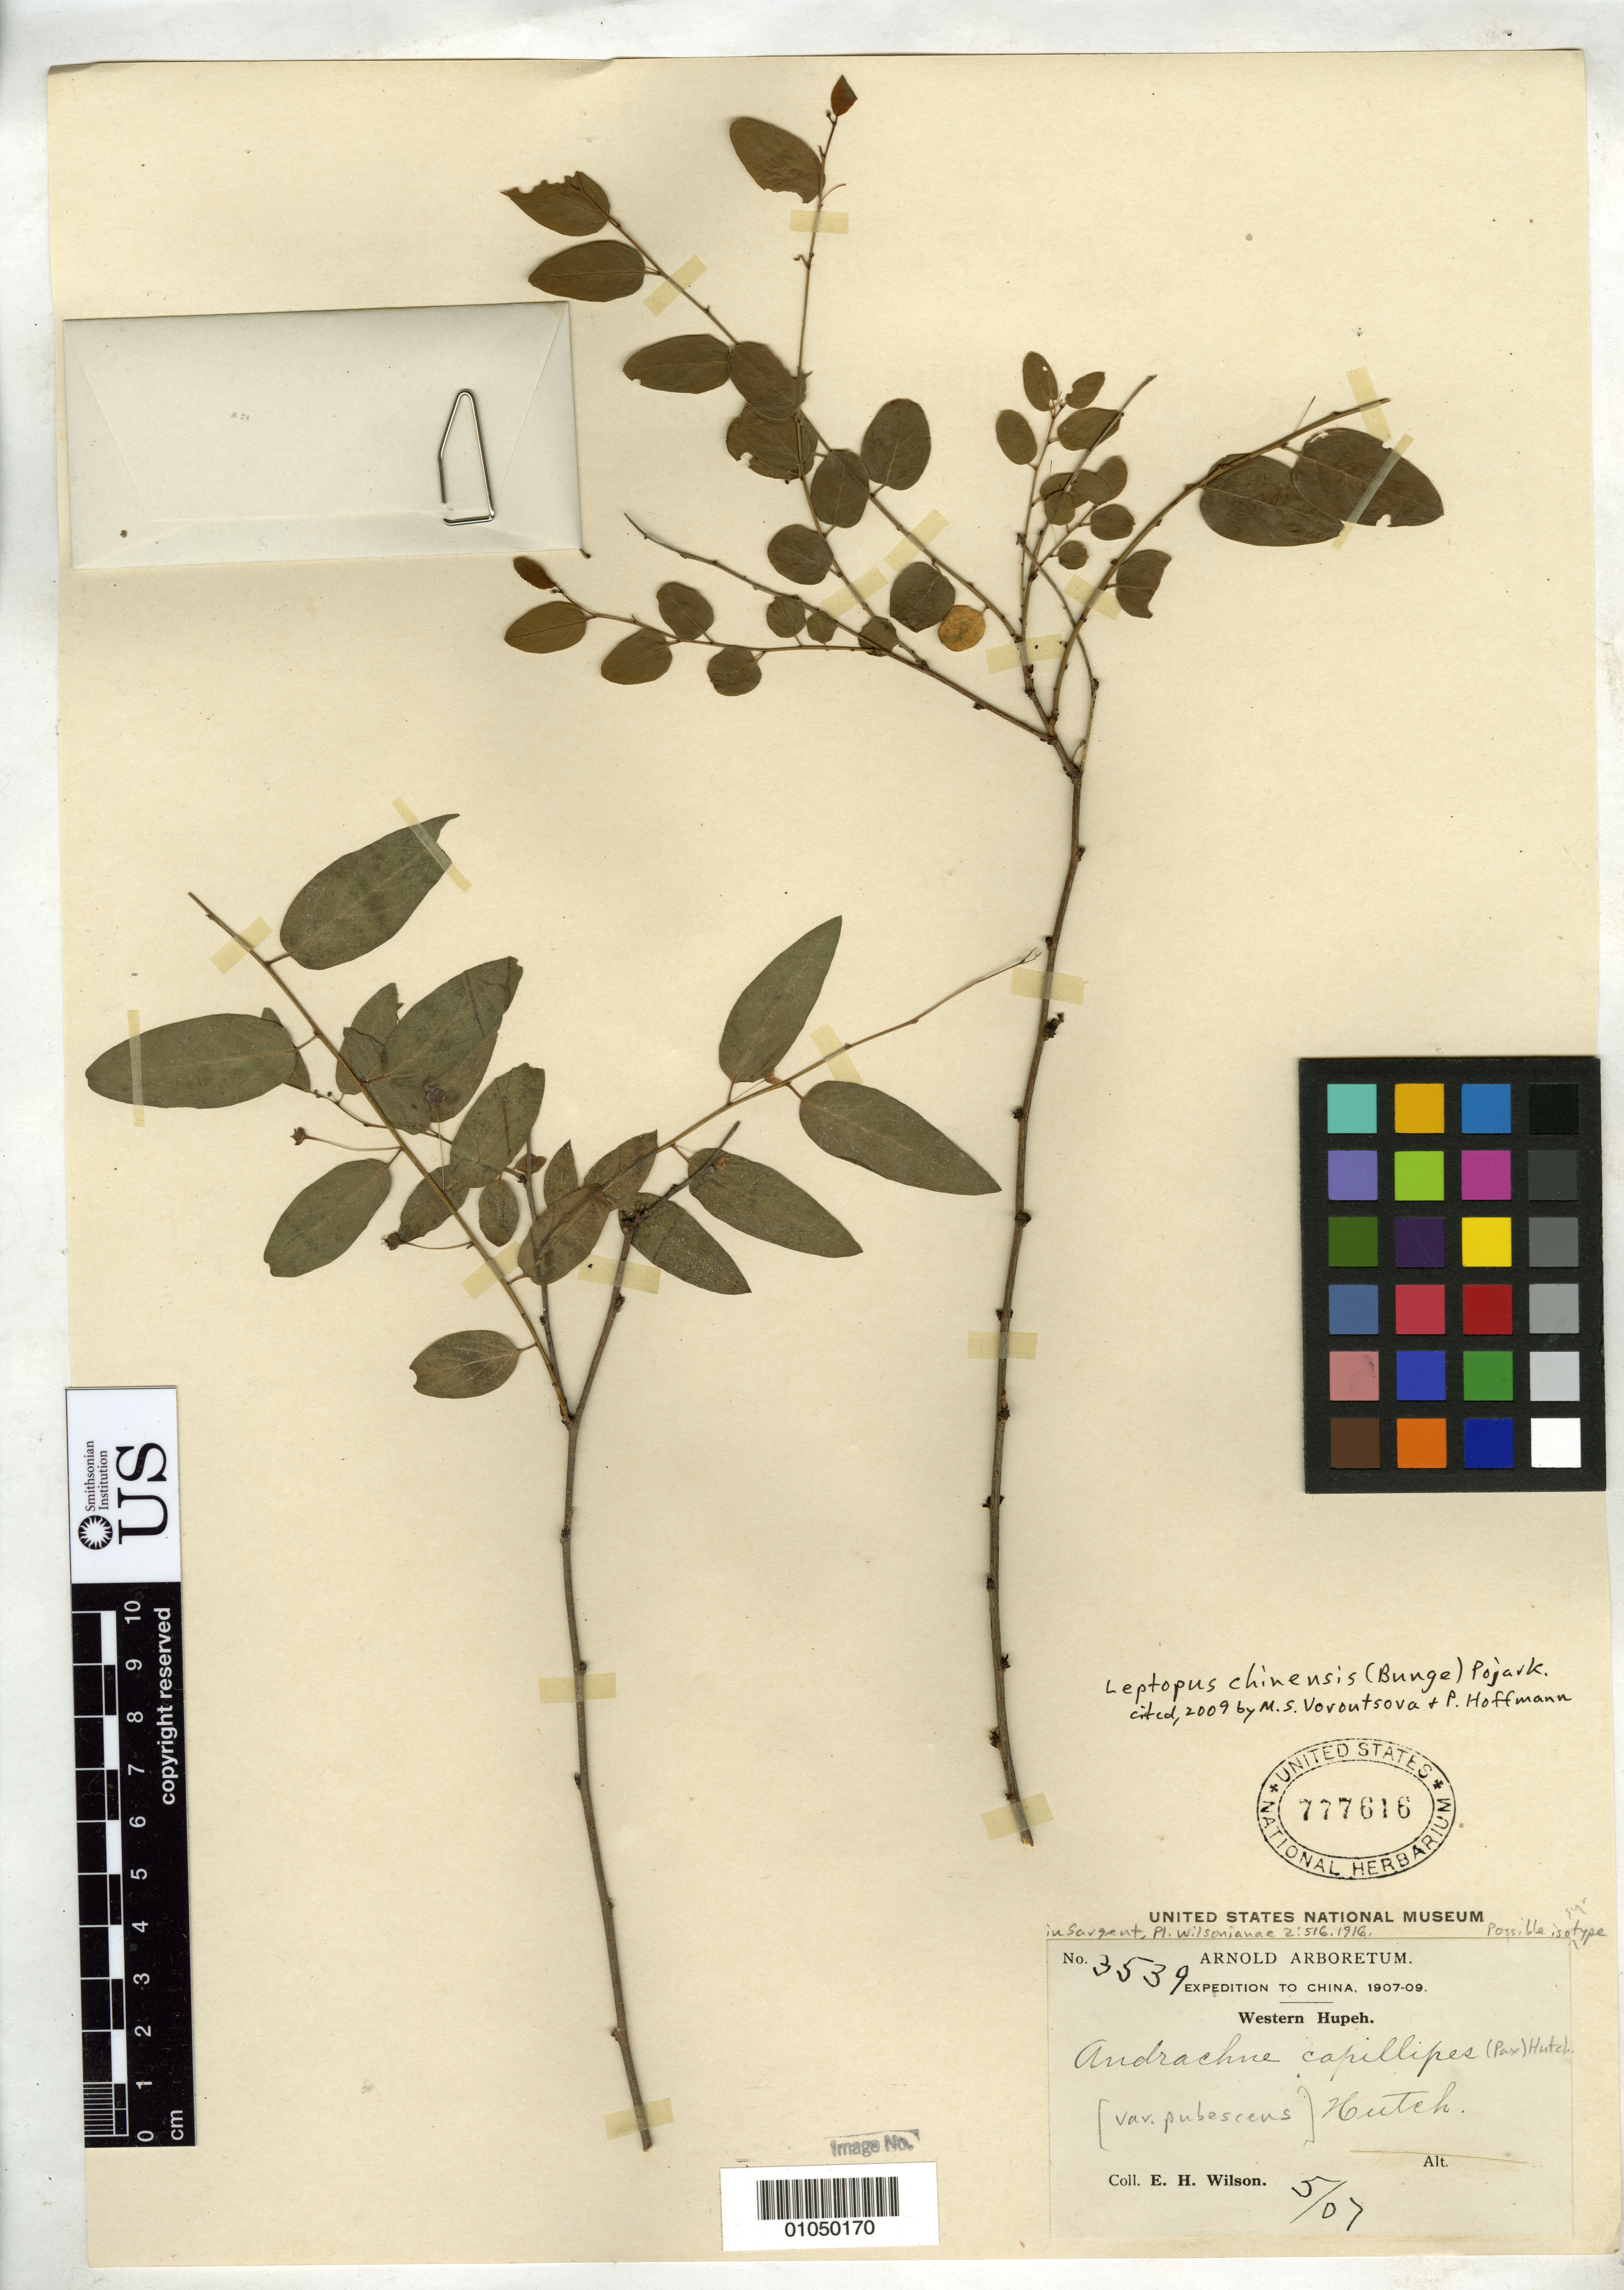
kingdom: Plantae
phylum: Tracheophyta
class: Magnoliopsida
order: Malpighiales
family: Phyllanthaceae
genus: Andrachne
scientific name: Andrachne capillipes var. pubescens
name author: Hutch.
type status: Isosyntype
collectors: E. H. Wilson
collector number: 3539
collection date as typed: May 1907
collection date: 1907-05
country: China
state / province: Hubei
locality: Western Hupeh. [Protologue, "Western Hupeh: Ichang, ravines, alt. 500 m., May 1907… [and] Hsing-shan Hsien, ravines and roadsides, alt. 300-900 m., May 1907"]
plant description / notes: Currently accepted name as cited by M.S. Vorontsova & P. Hoffmann (2009).; Two different collection localities cited with same collection number (i.e., syntypes).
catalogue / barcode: US 777616